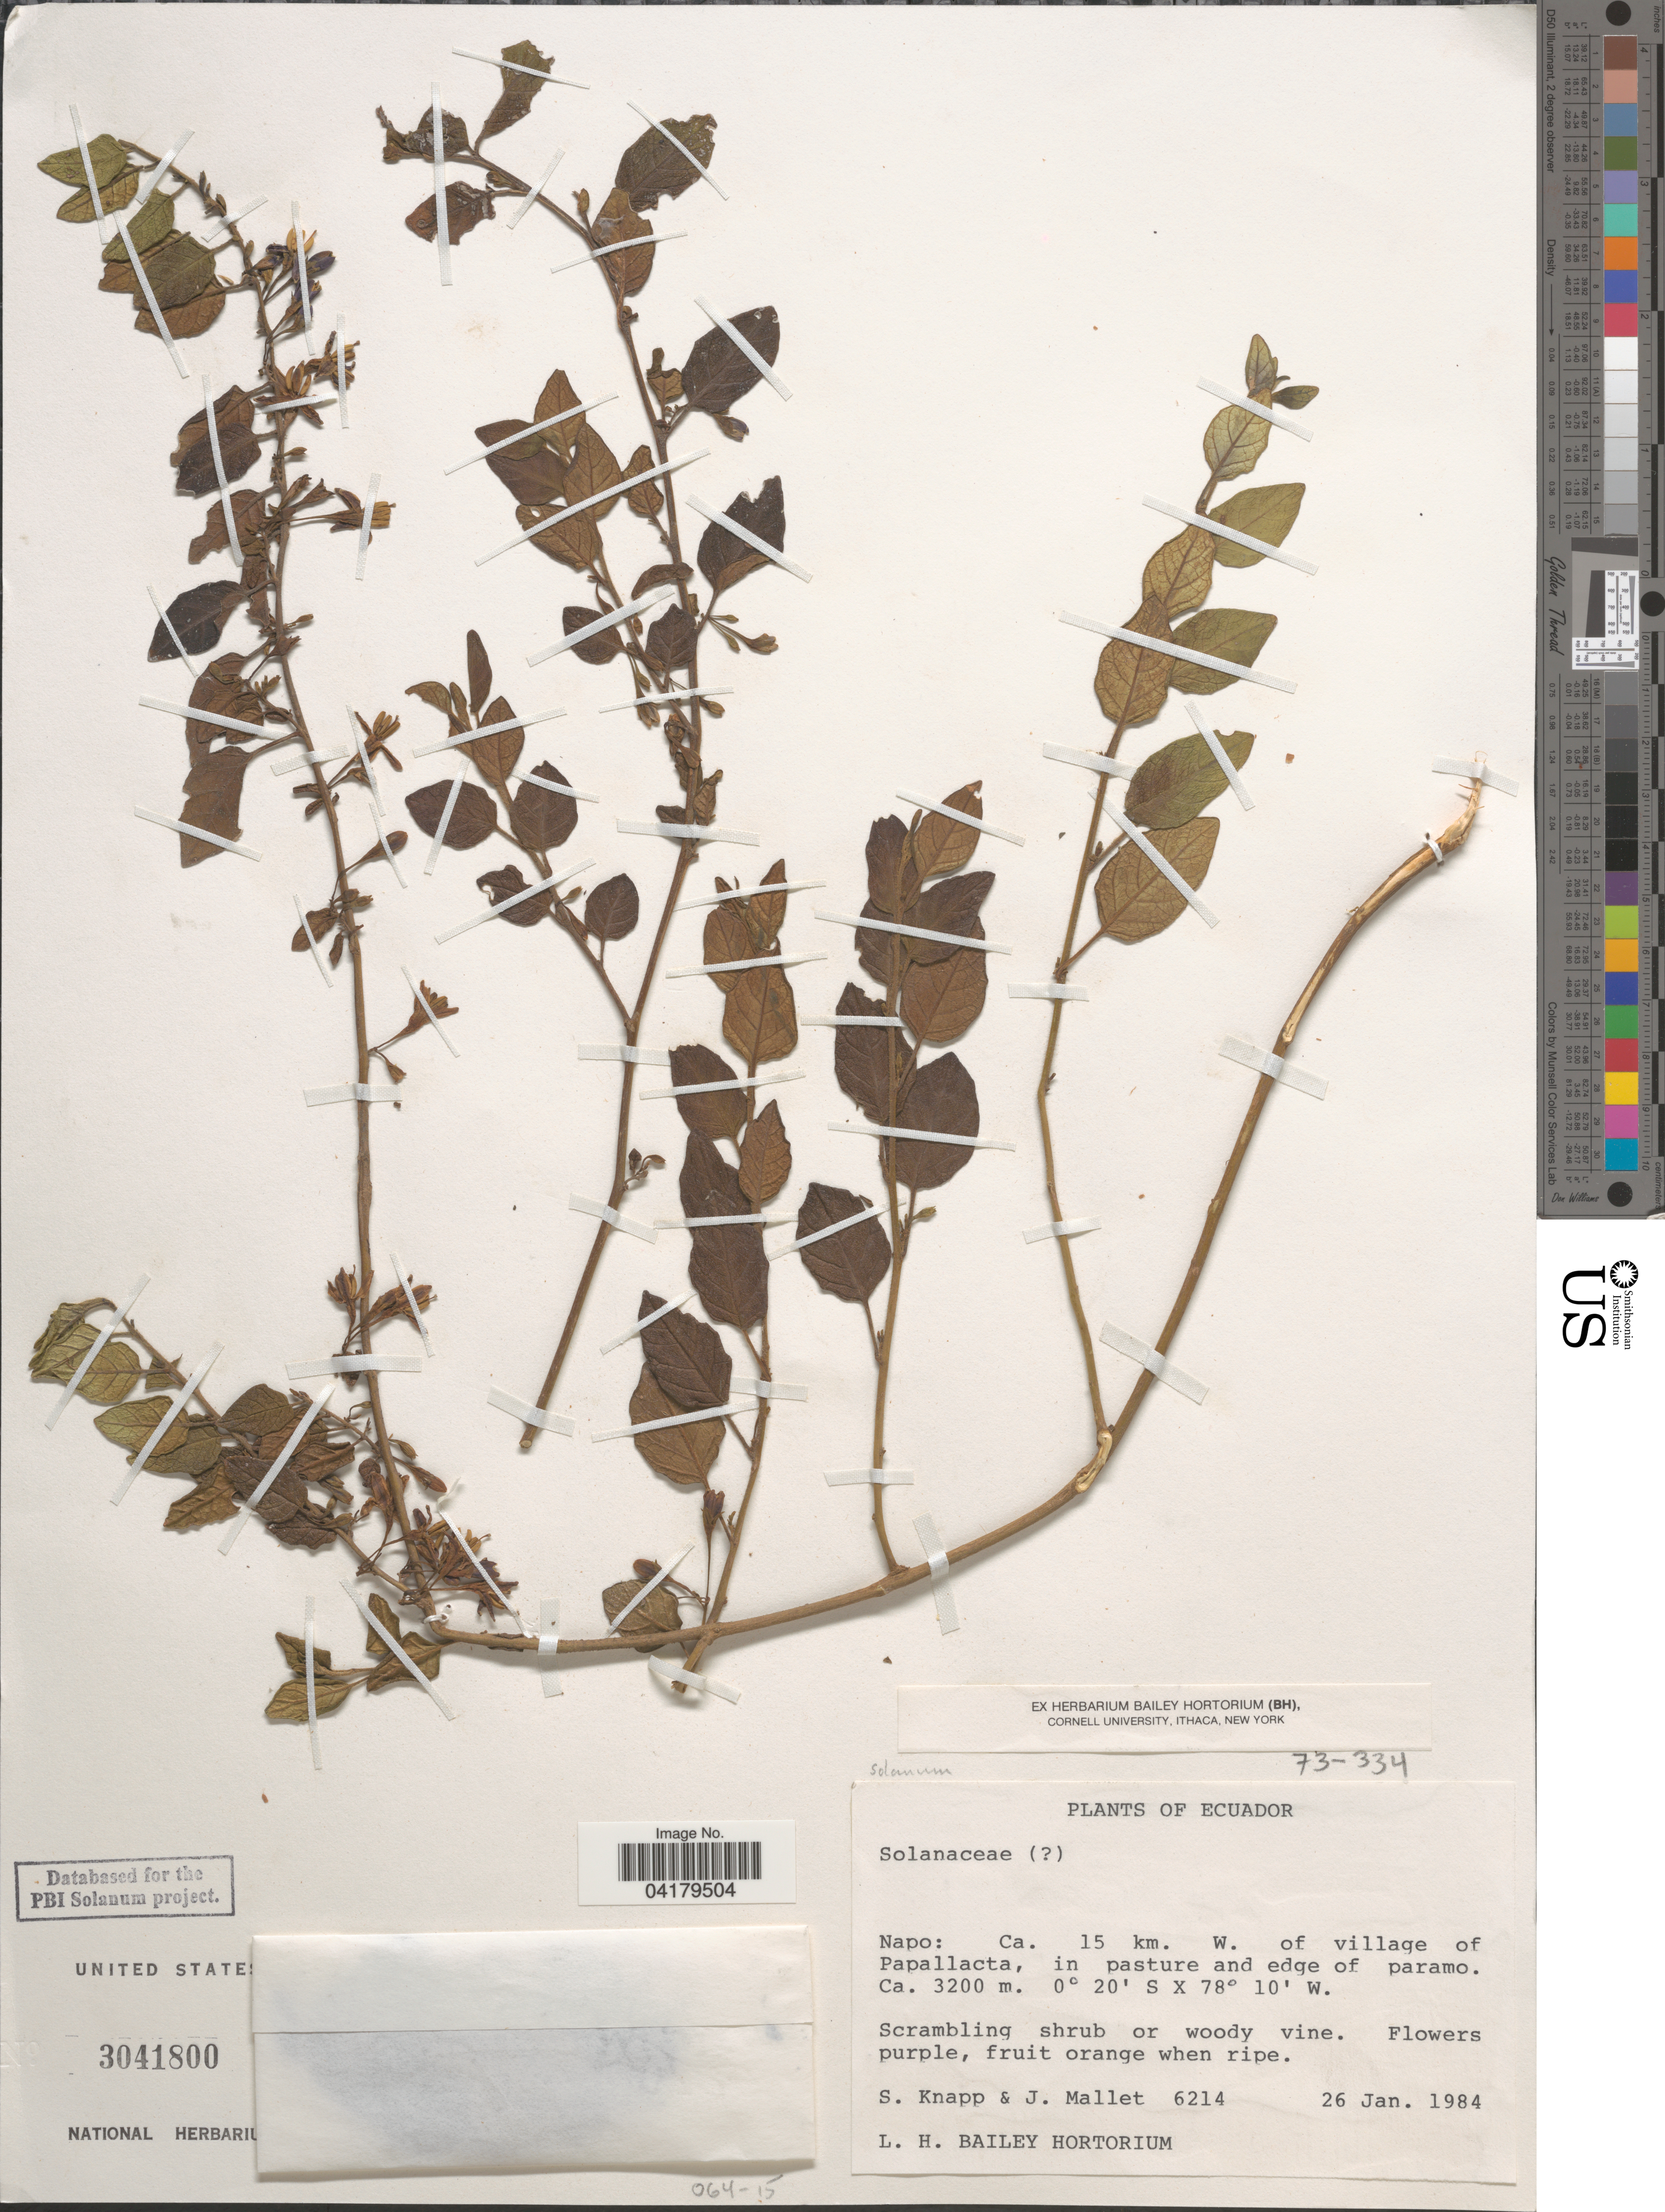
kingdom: Plantae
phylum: Tracheophyta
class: Magnoliopsida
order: Solanales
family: Solanaceae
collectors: S. Knapp & J. Mallett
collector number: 6214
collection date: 1984-01-26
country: Ecuador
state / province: Napo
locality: Ca. 15 km. W. of village of Papallacta, in pasture and edge of paramo.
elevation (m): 3200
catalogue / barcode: US 3041800